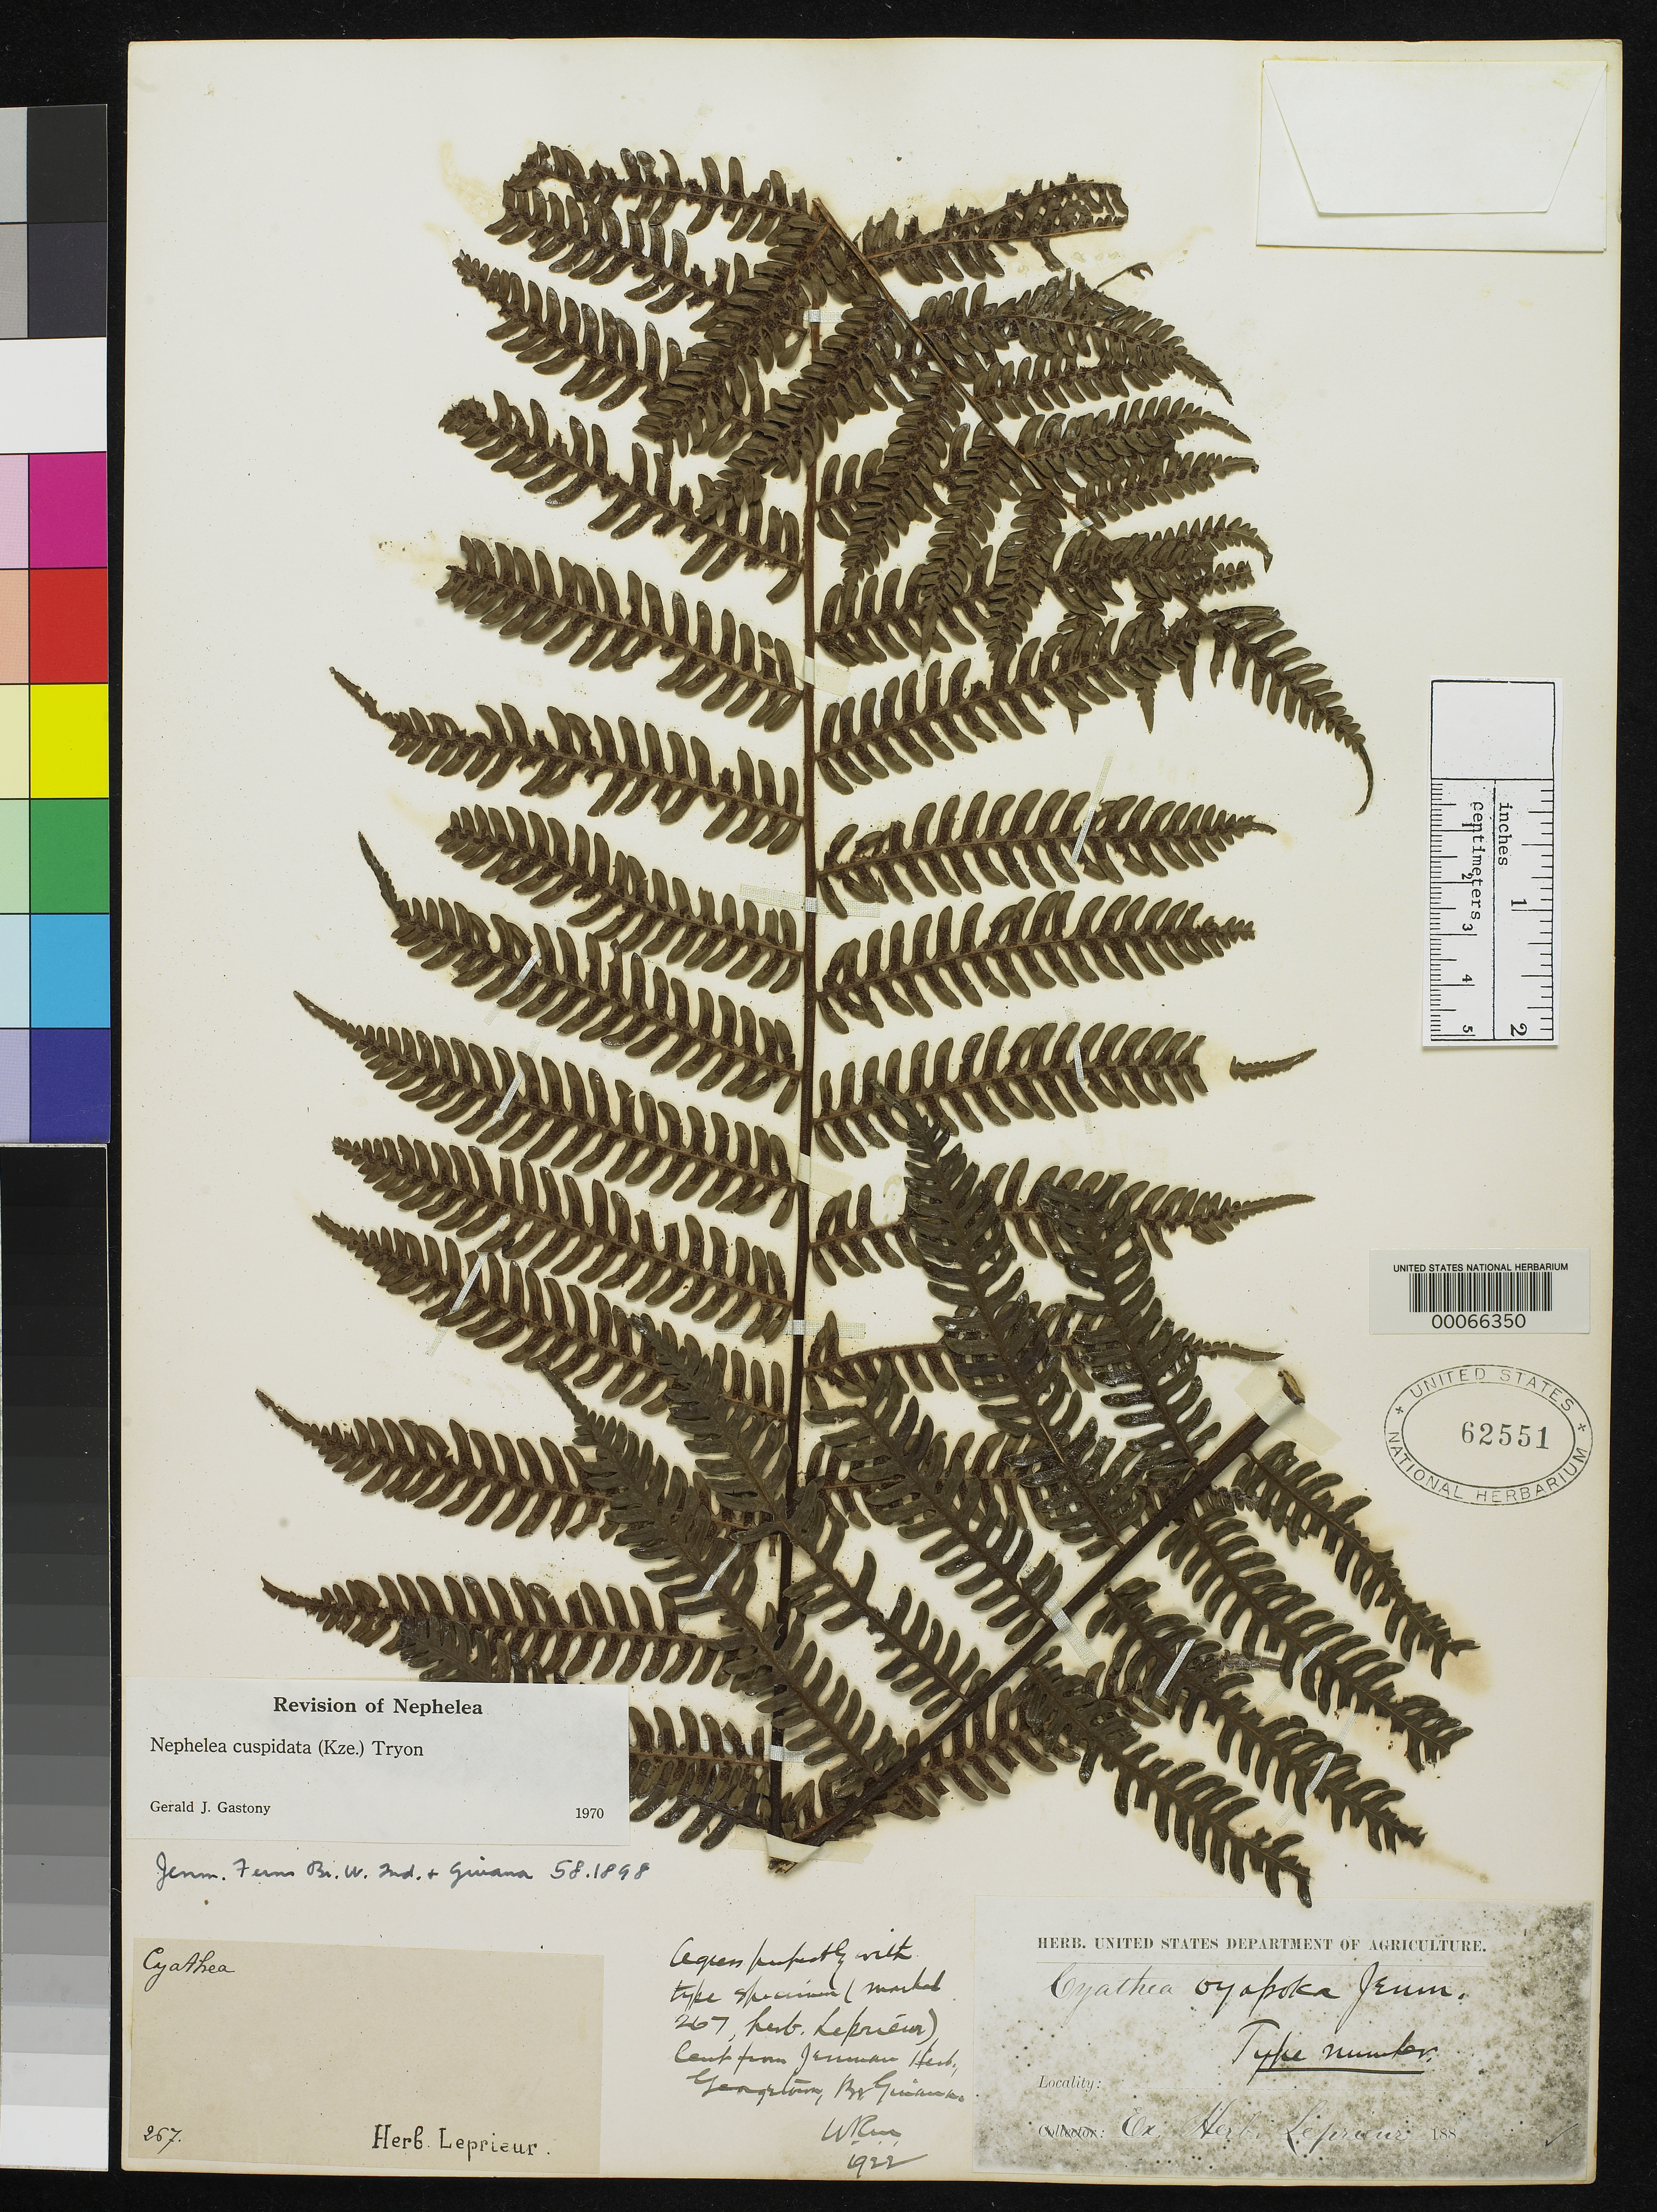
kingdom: Plantae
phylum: Tracheophyta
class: Polypodiopsida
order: Cyatheales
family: Cyatheaceae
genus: Cyathea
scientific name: Cyathea oyapoka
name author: Jenman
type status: Type Collection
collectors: F. M. R. Leprieur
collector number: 267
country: French Guiana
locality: "Guyane"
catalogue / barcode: US 62551